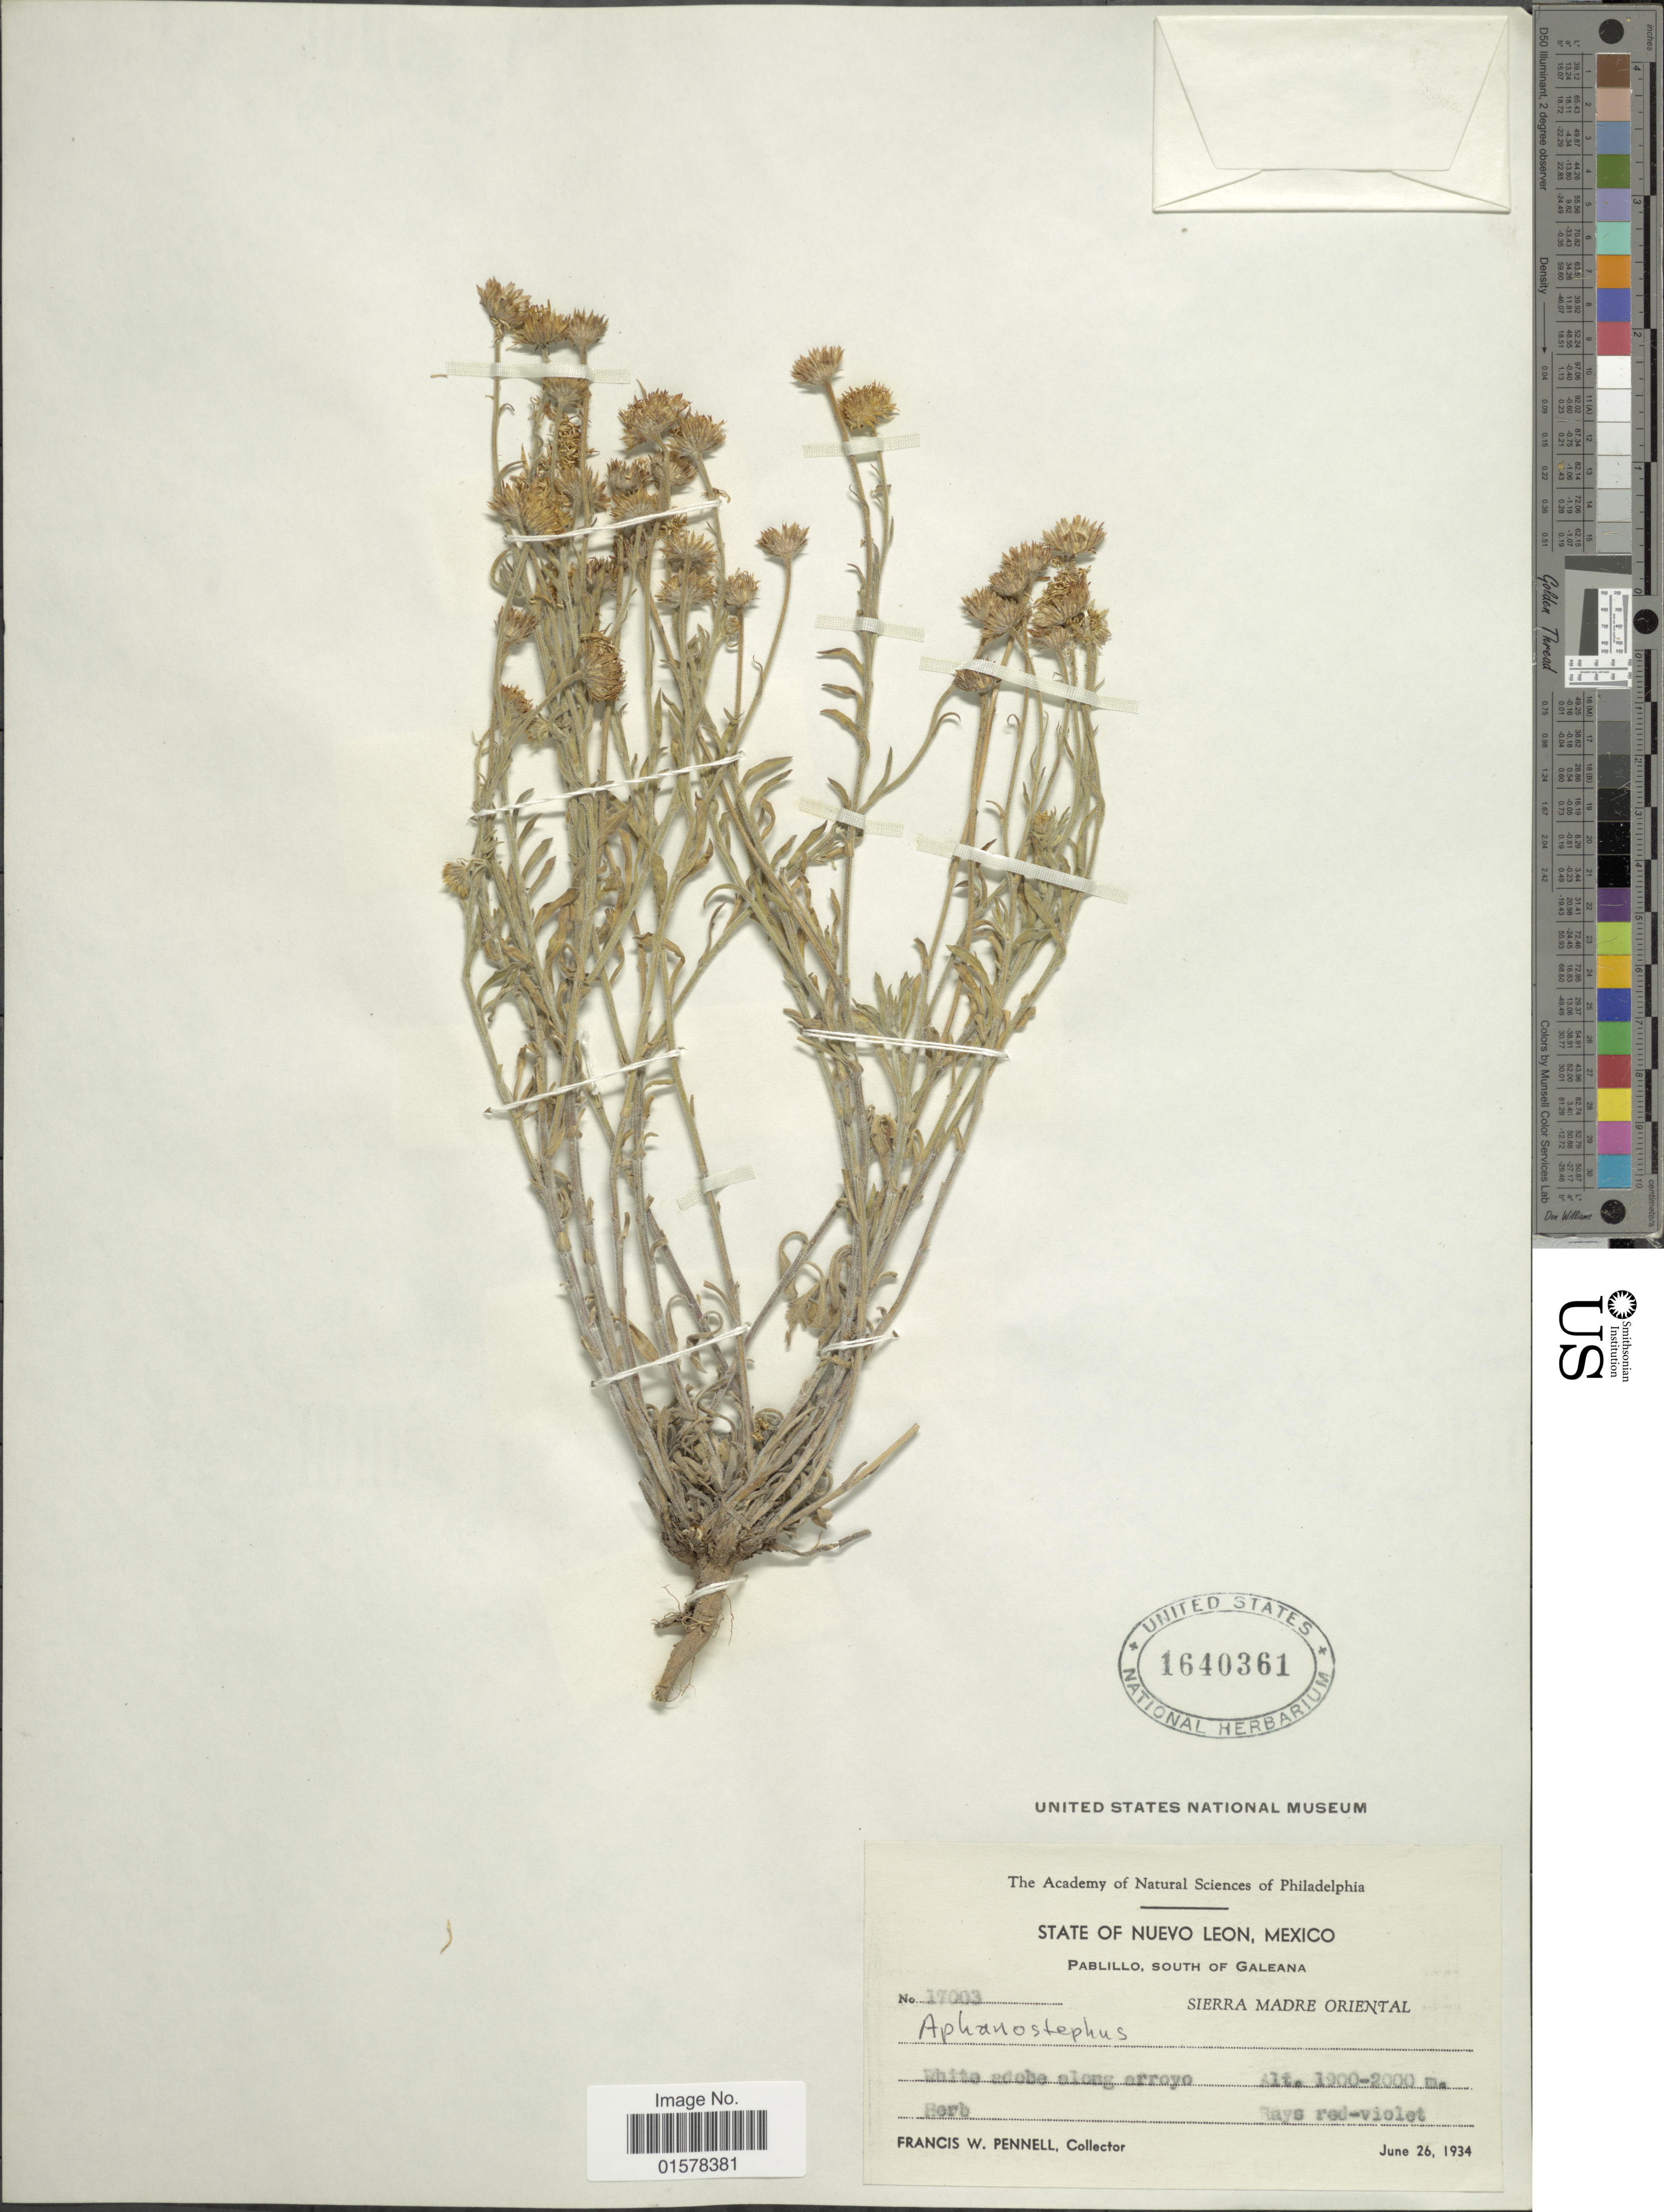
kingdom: Plantae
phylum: Tracheophyta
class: Magnoliopsida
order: Asterales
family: Asteraceae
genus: Aphanostephus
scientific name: Aphanostephus sp.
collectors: F. W. Pennell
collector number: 17003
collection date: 1934-06-26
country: Mexico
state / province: Nuevo León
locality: State of Nuevo León, Mexico. Pablillo, south of Galeana. White adobe along arroyo. Sierra Madre Oriental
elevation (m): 1900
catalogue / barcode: US 1640361